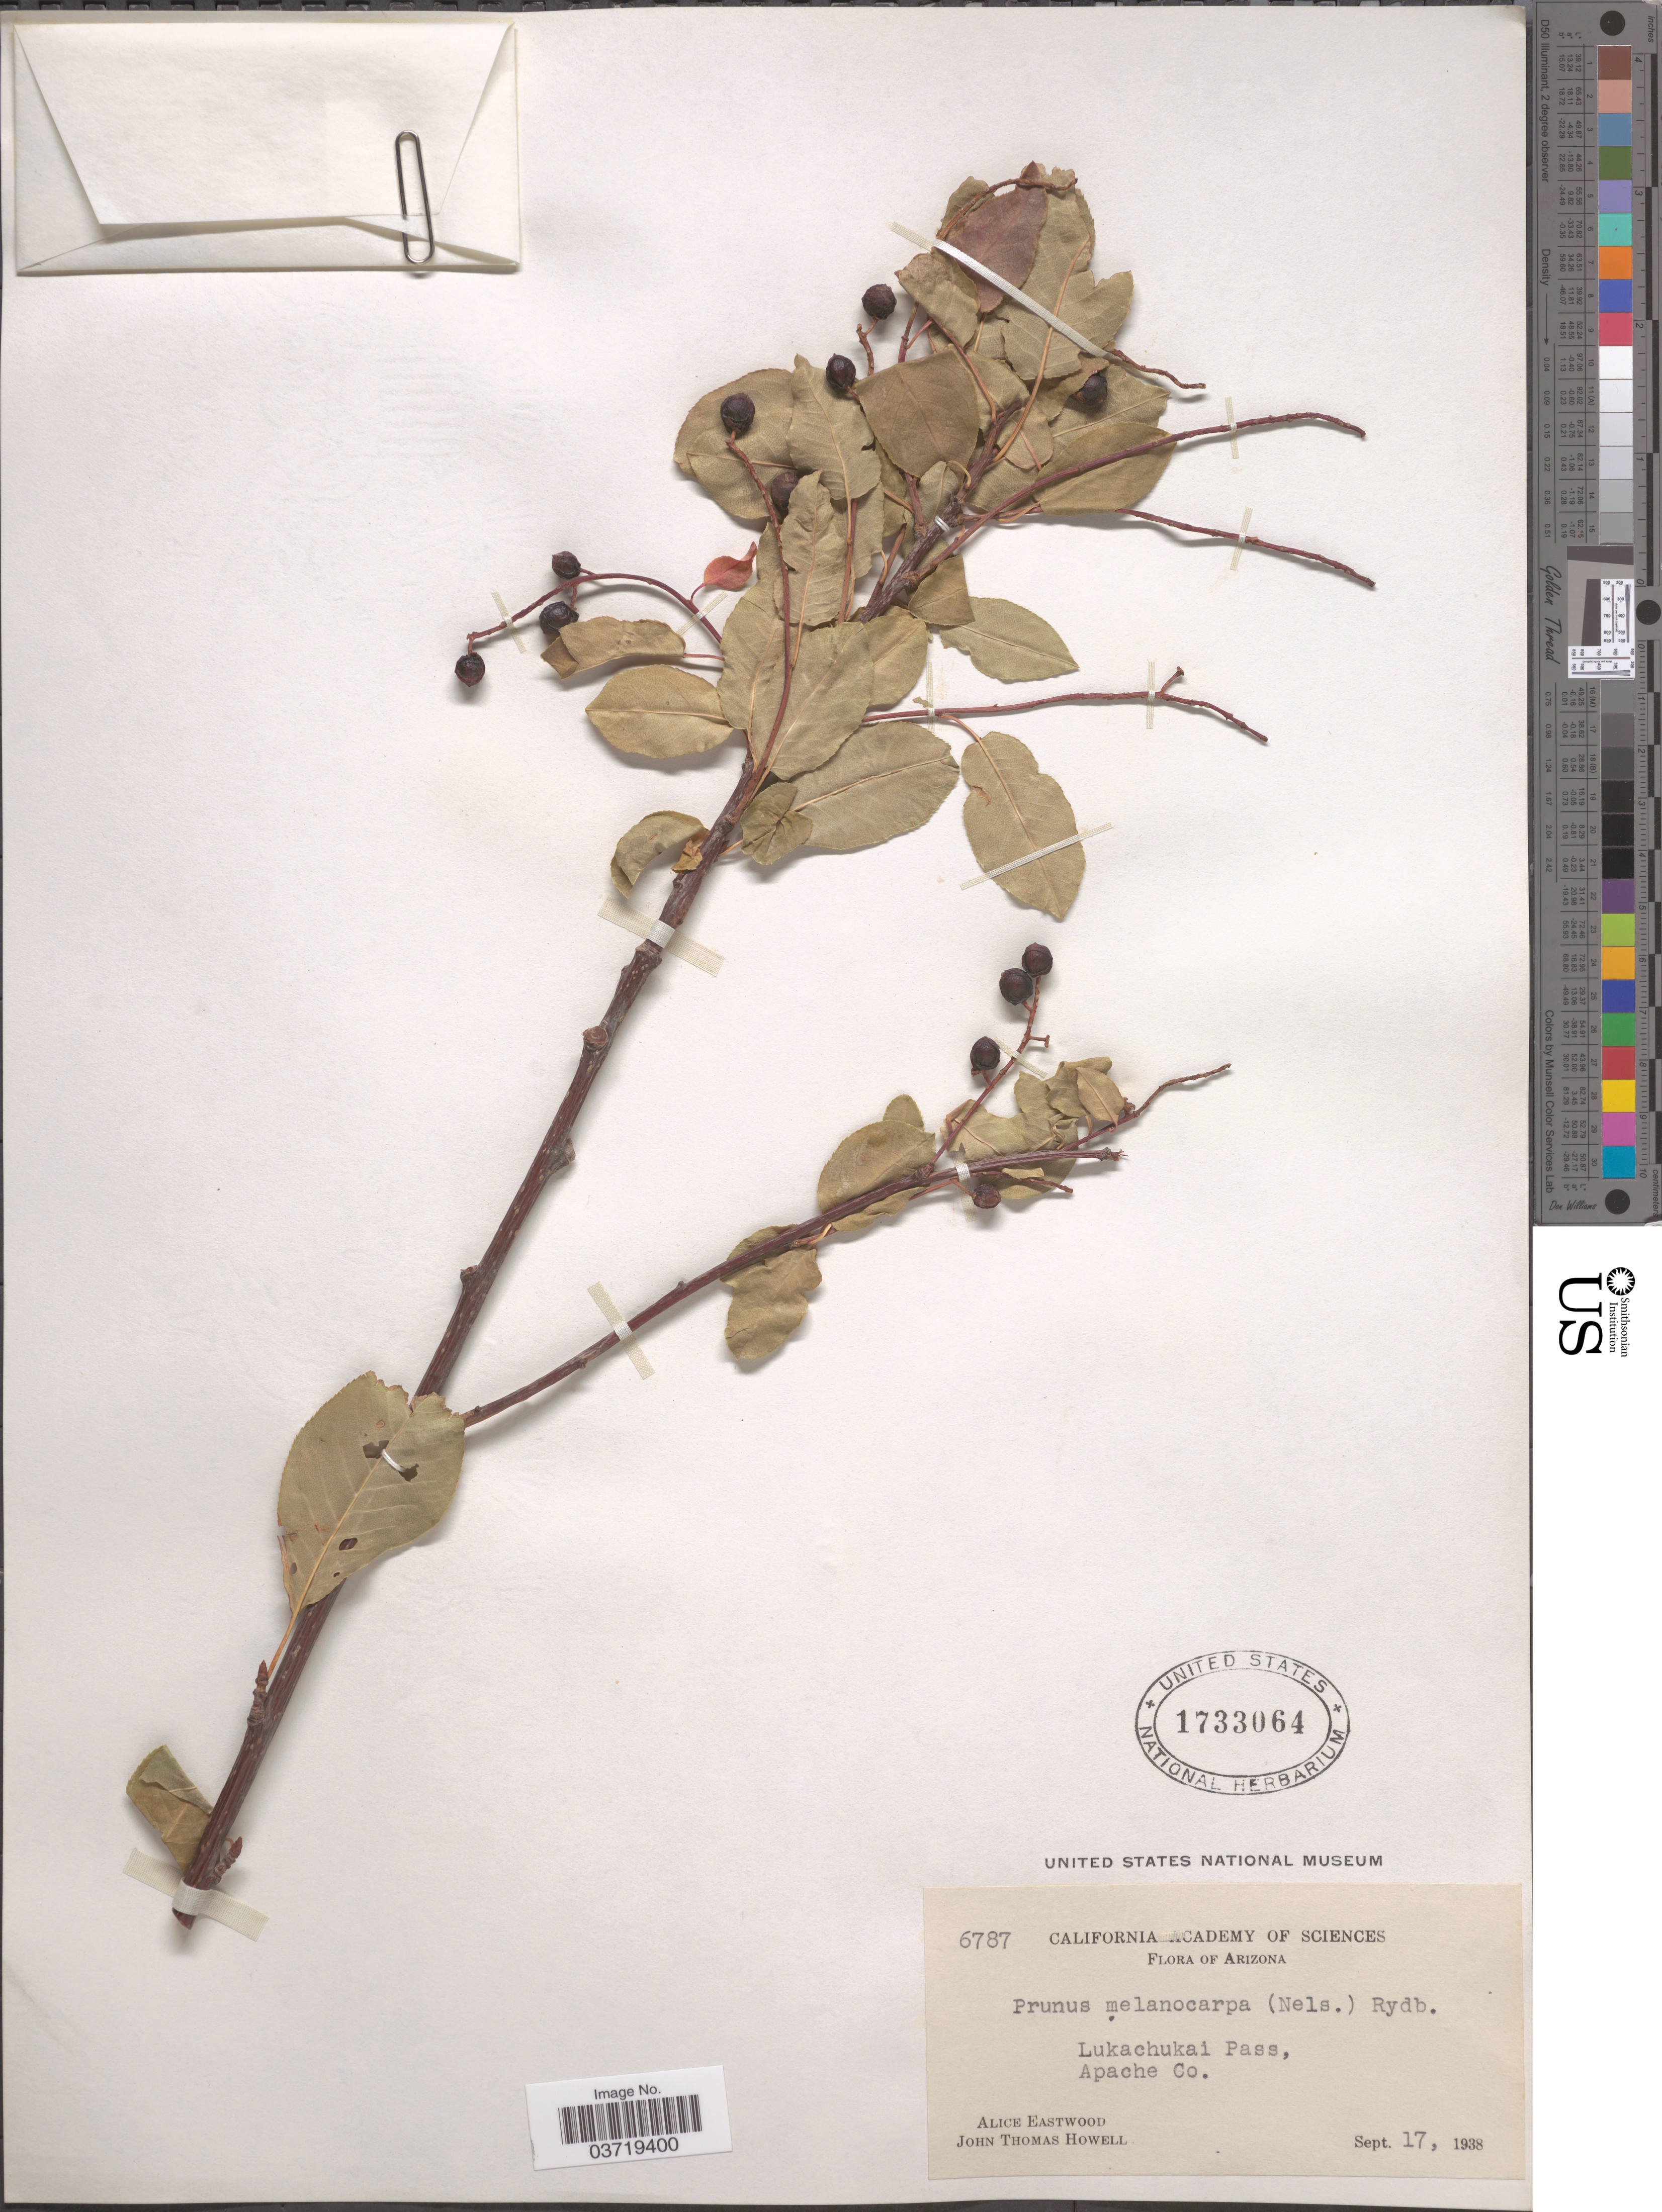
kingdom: Plantae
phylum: Tracheophyta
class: Magnoliopsida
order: Rosales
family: Rosaceae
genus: Prunus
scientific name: Prunus virginiana var. demissa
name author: (Nutt.) Torr.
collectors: A. Eastwood & J. T. Howell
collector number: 6787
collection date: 1938-09-17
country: United States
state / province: Arizona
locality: Lukachukai Pass, Apache Co.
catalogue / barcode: US 1733064